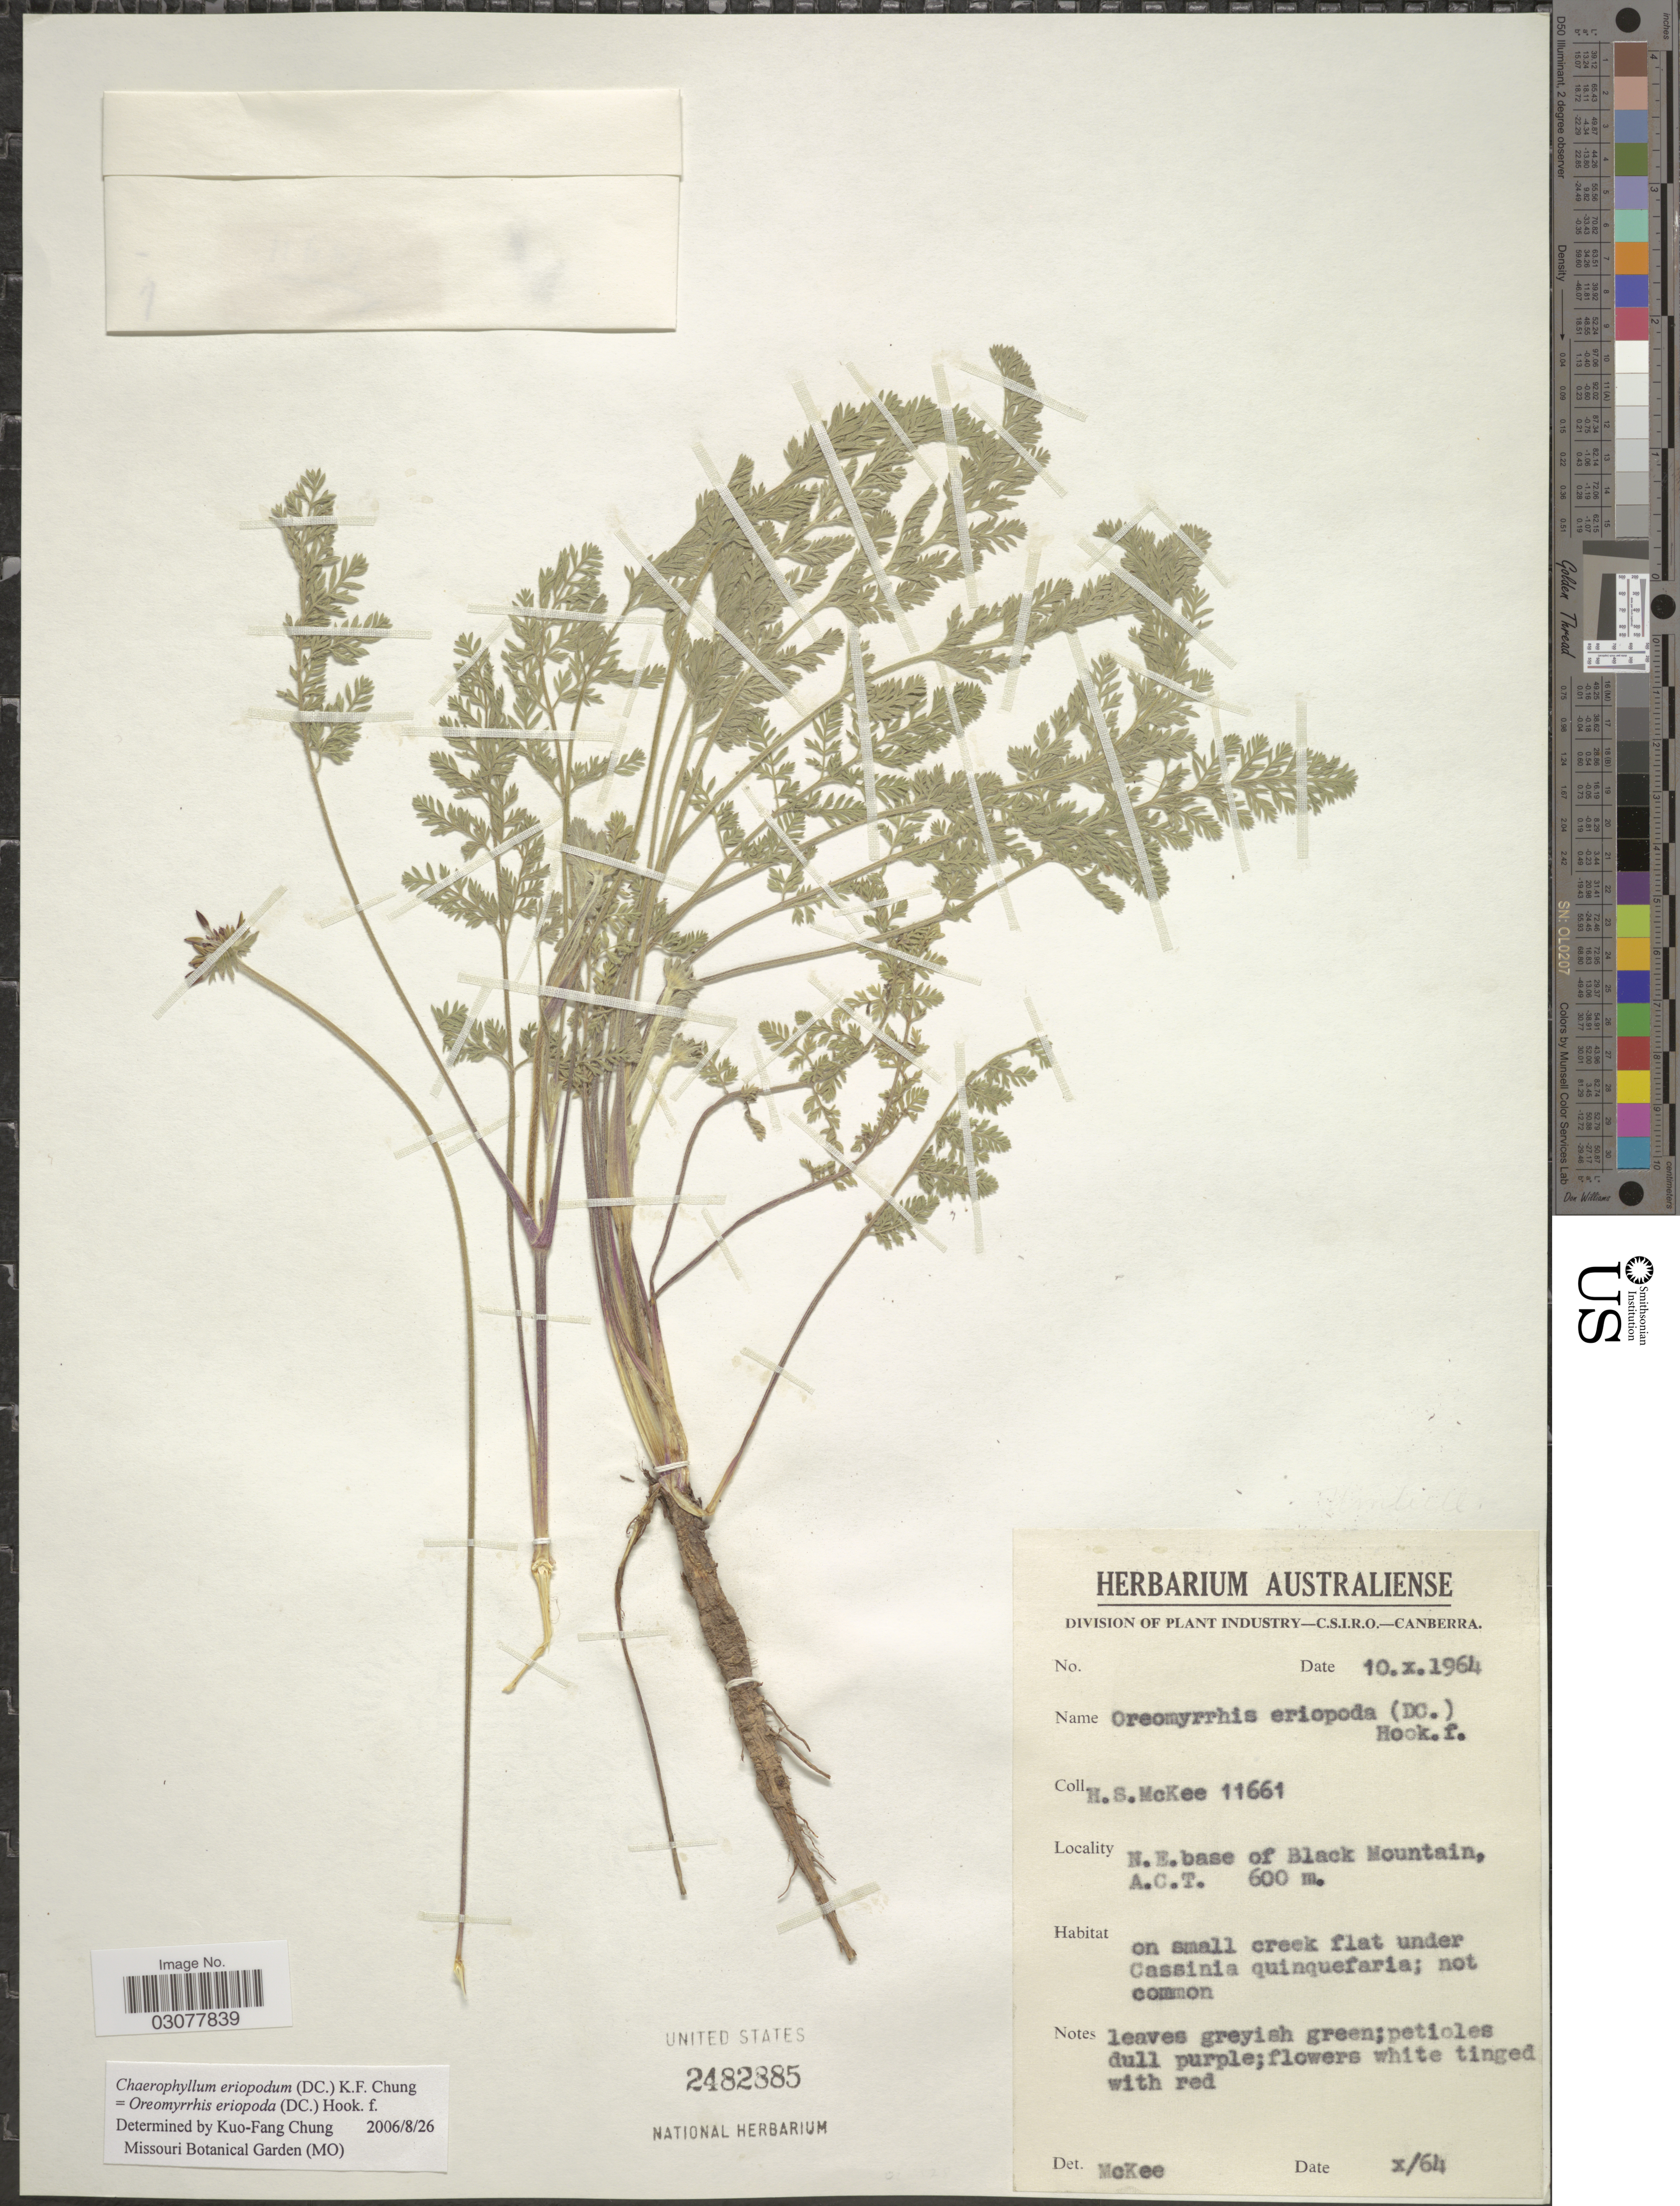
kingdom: Plantae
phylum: Tracheophyta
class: Magnoliopsida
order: Apiales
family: Apiaceae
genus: Chaerophyllum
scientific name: Chaerophyllum eriopodum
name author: (DC.) K.F. Chung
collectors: H. S. McKee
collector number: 11661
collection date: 1964-10-10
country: Australia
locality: N.E. base of Black Mountain, A.C.T.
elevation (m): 600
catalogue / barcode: US 2482885